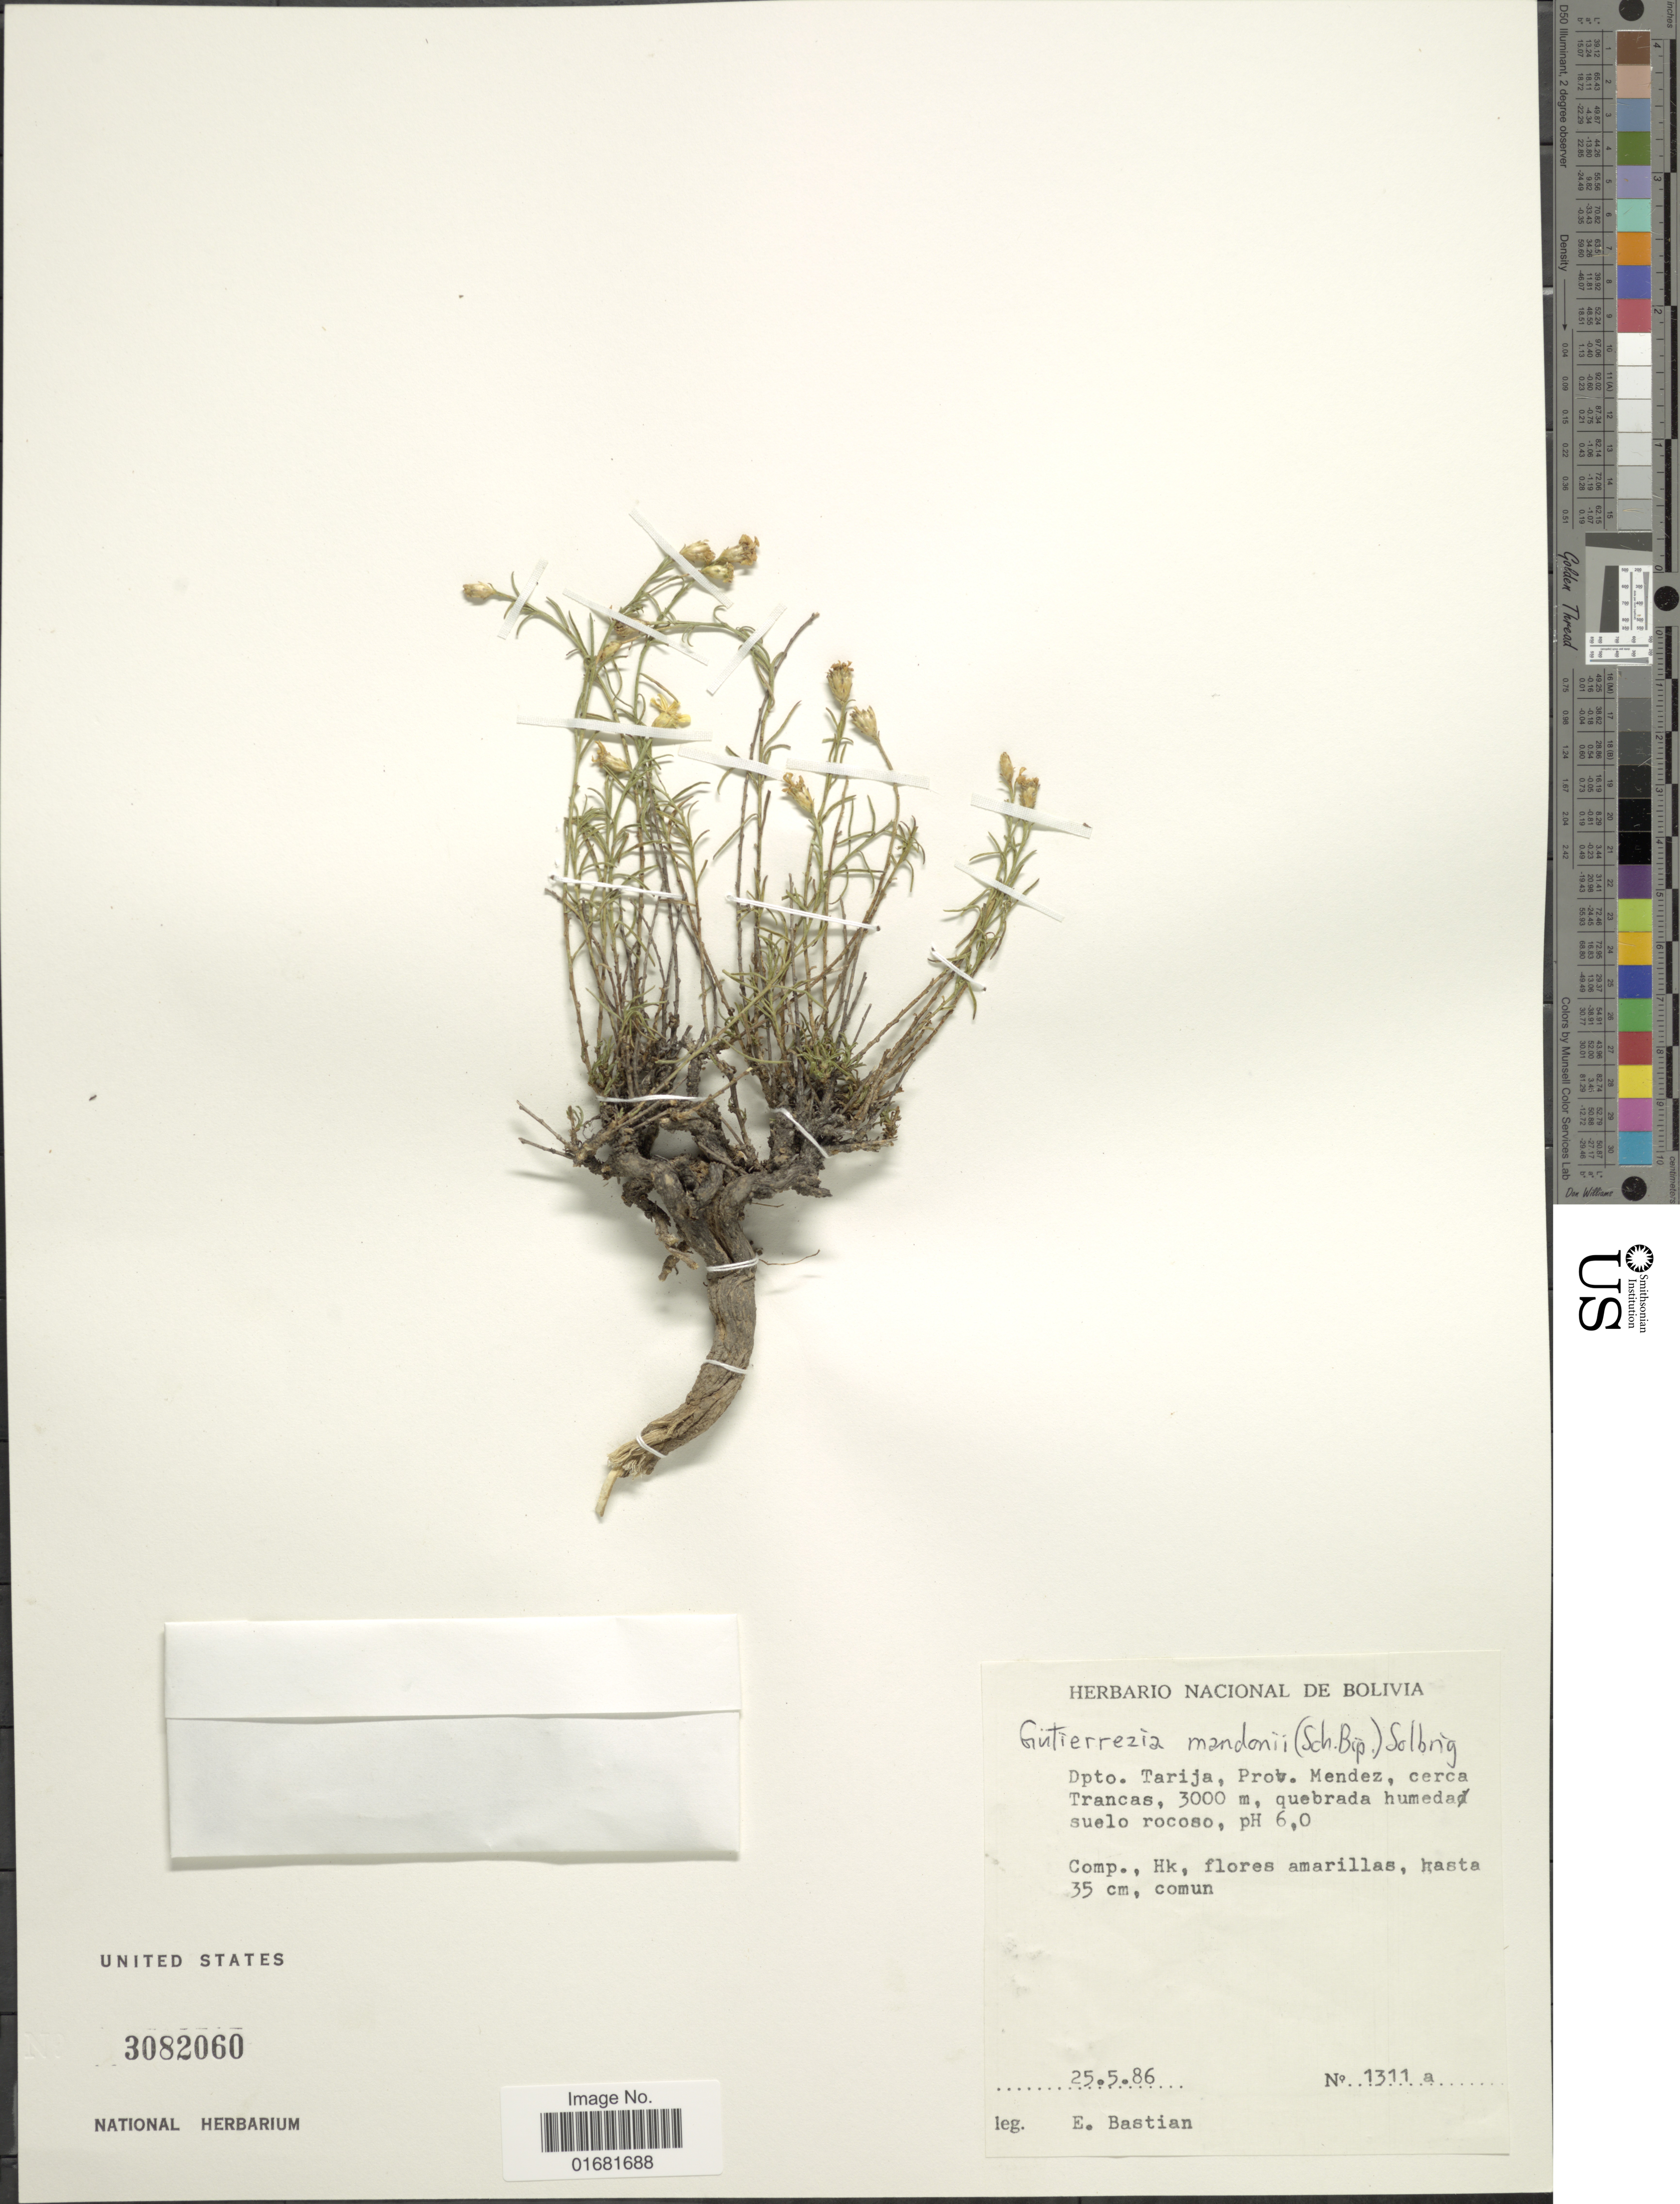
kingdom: Plantae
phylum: Tracheophyta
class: Magnoliopsida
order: Asterales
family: Asteraceae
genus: Gutierrezia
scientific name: Gutierrezia mandonii subsp. gillesii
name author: (Griseb.) Solbrig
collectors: E. Bastian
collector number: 1311a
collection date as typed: Transcribed d/m/y: 25/5/86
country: Bolivia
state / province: Tarija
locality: Prov. Mendez, cerca Trancas, quebrada humeda suelo rocoso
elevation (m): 3000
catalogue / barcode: US 3082060